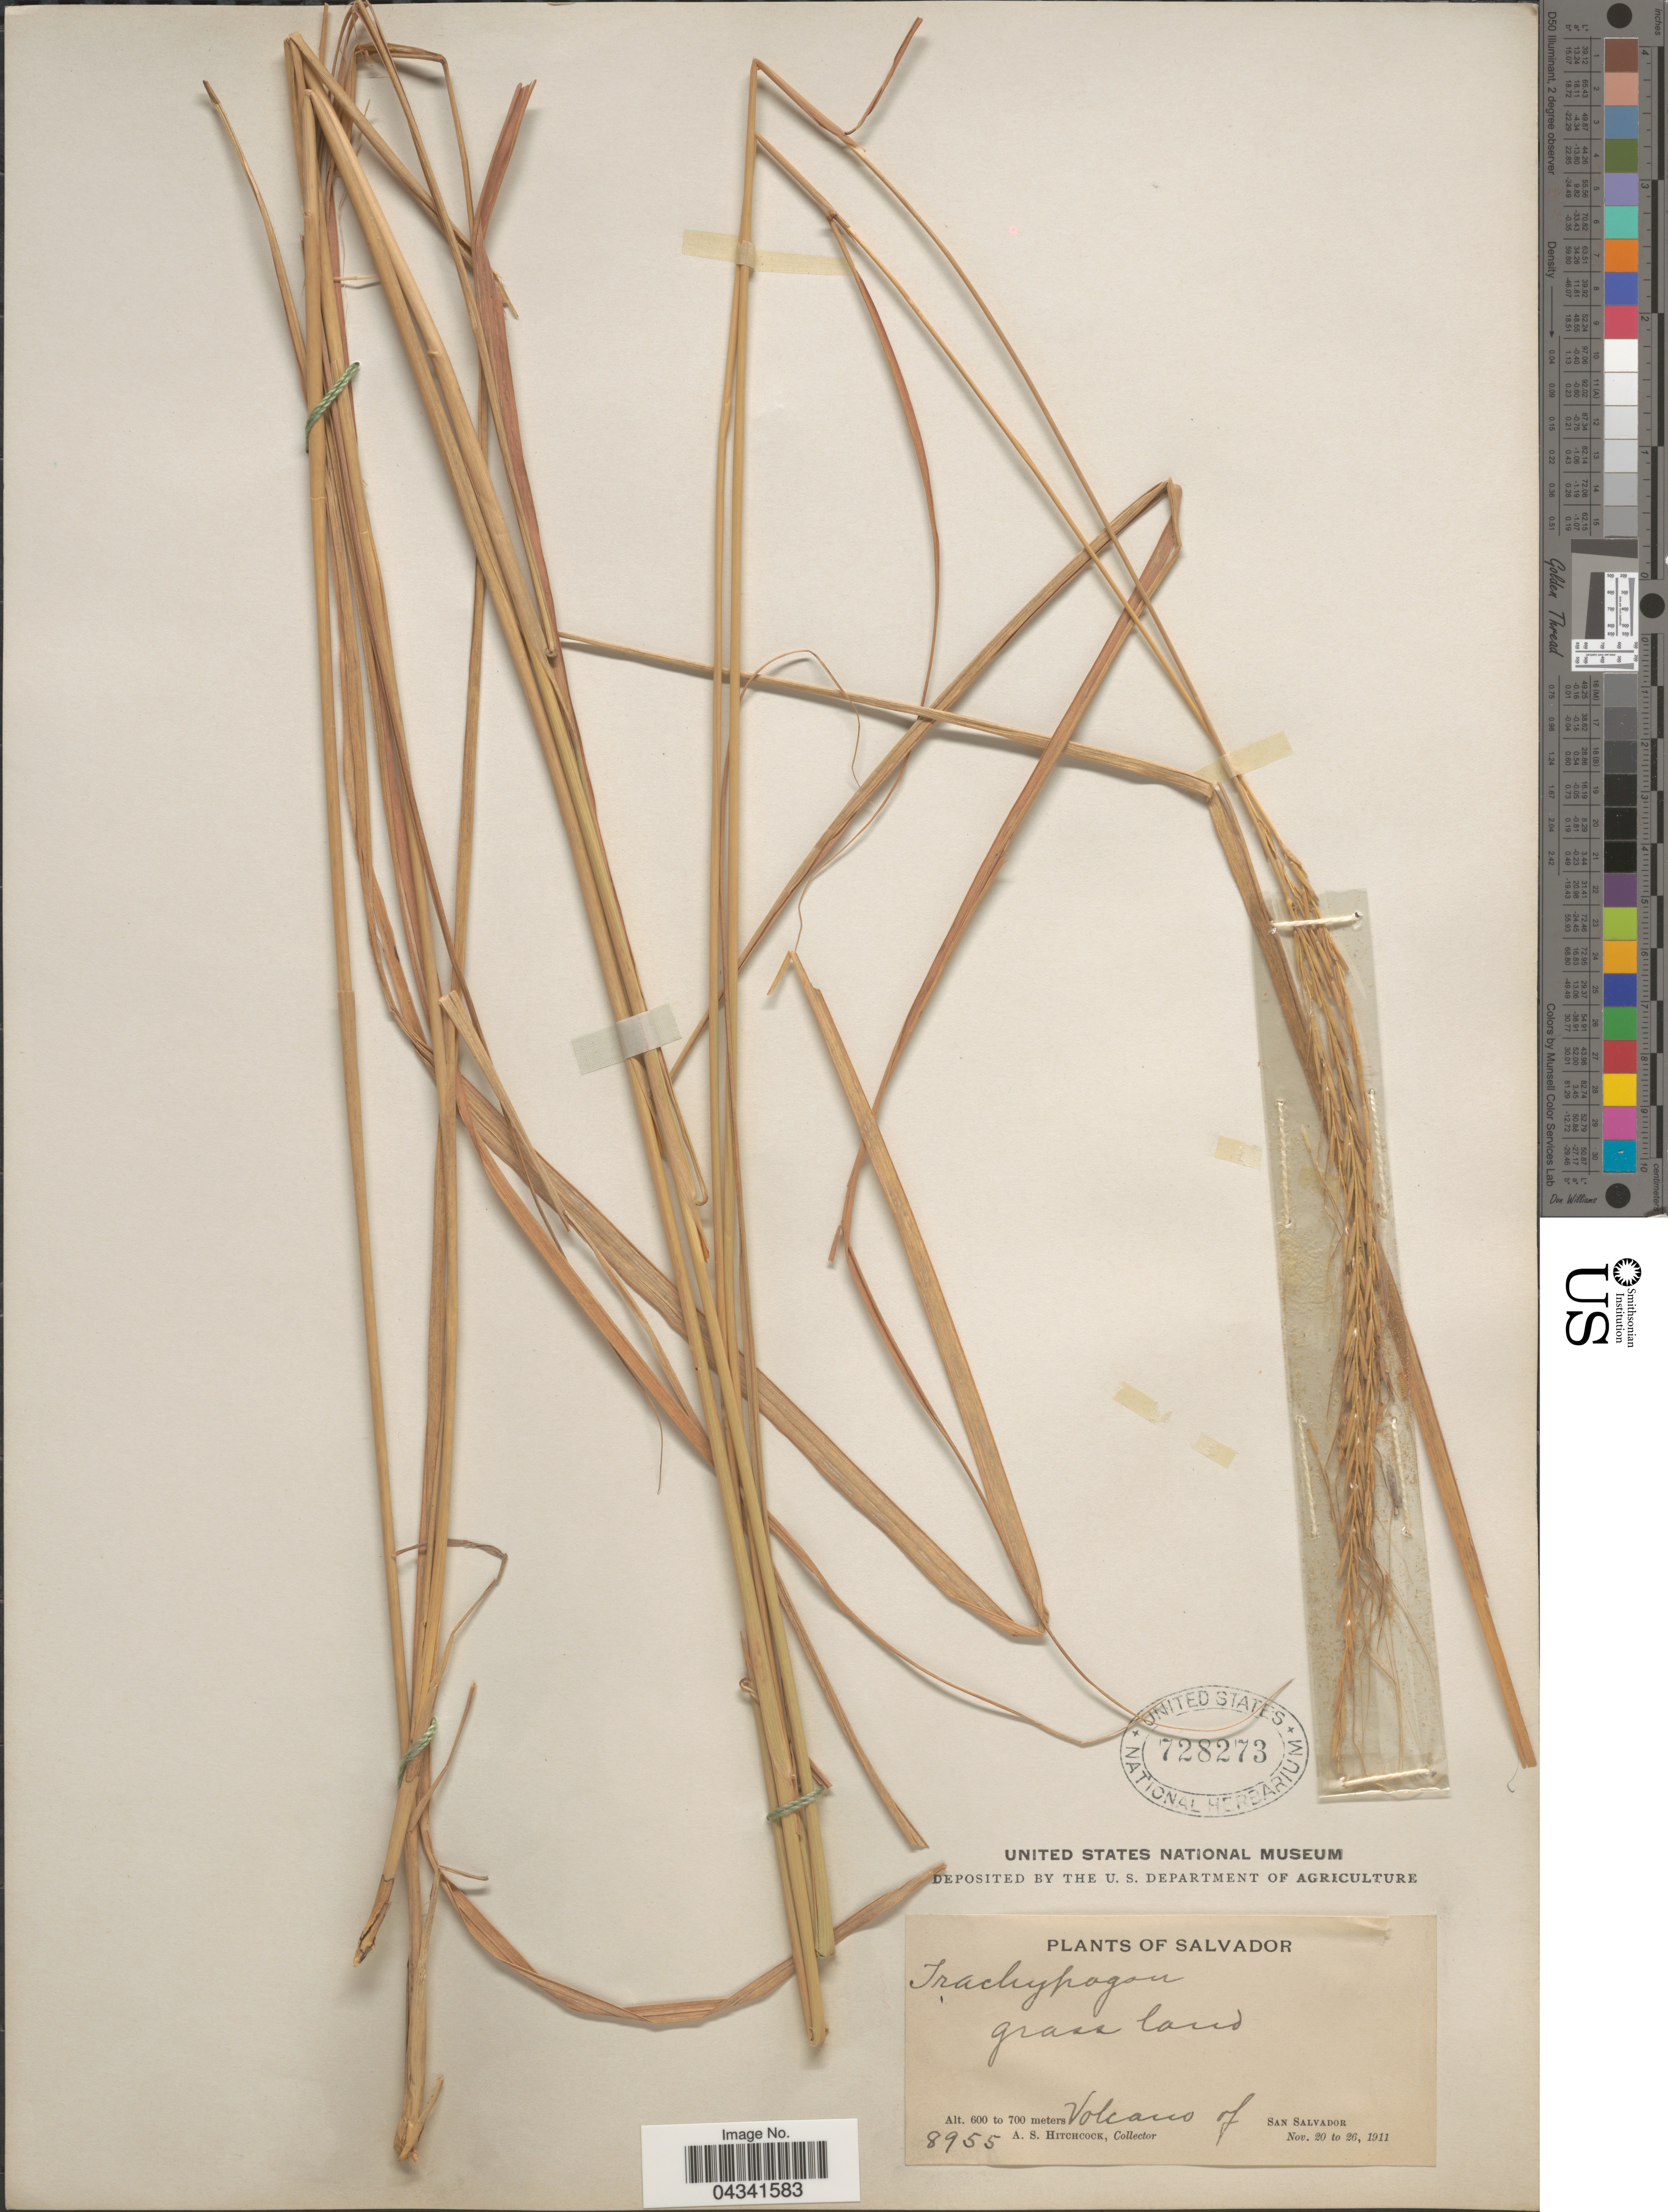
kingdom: Plantae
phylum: Tracheophyta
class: Liliopsida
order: Poales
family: Poaceae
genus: Trachypogon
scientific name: Trachypogon spicatus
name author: (L. f.) Kuntze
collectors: A. S. Hitchcock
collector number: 8955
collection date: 1911-11-20/1911-11-26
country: El Salvador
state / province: San Salvador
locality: Volcano of San Salvador.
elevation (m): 600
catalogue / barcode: US 728273